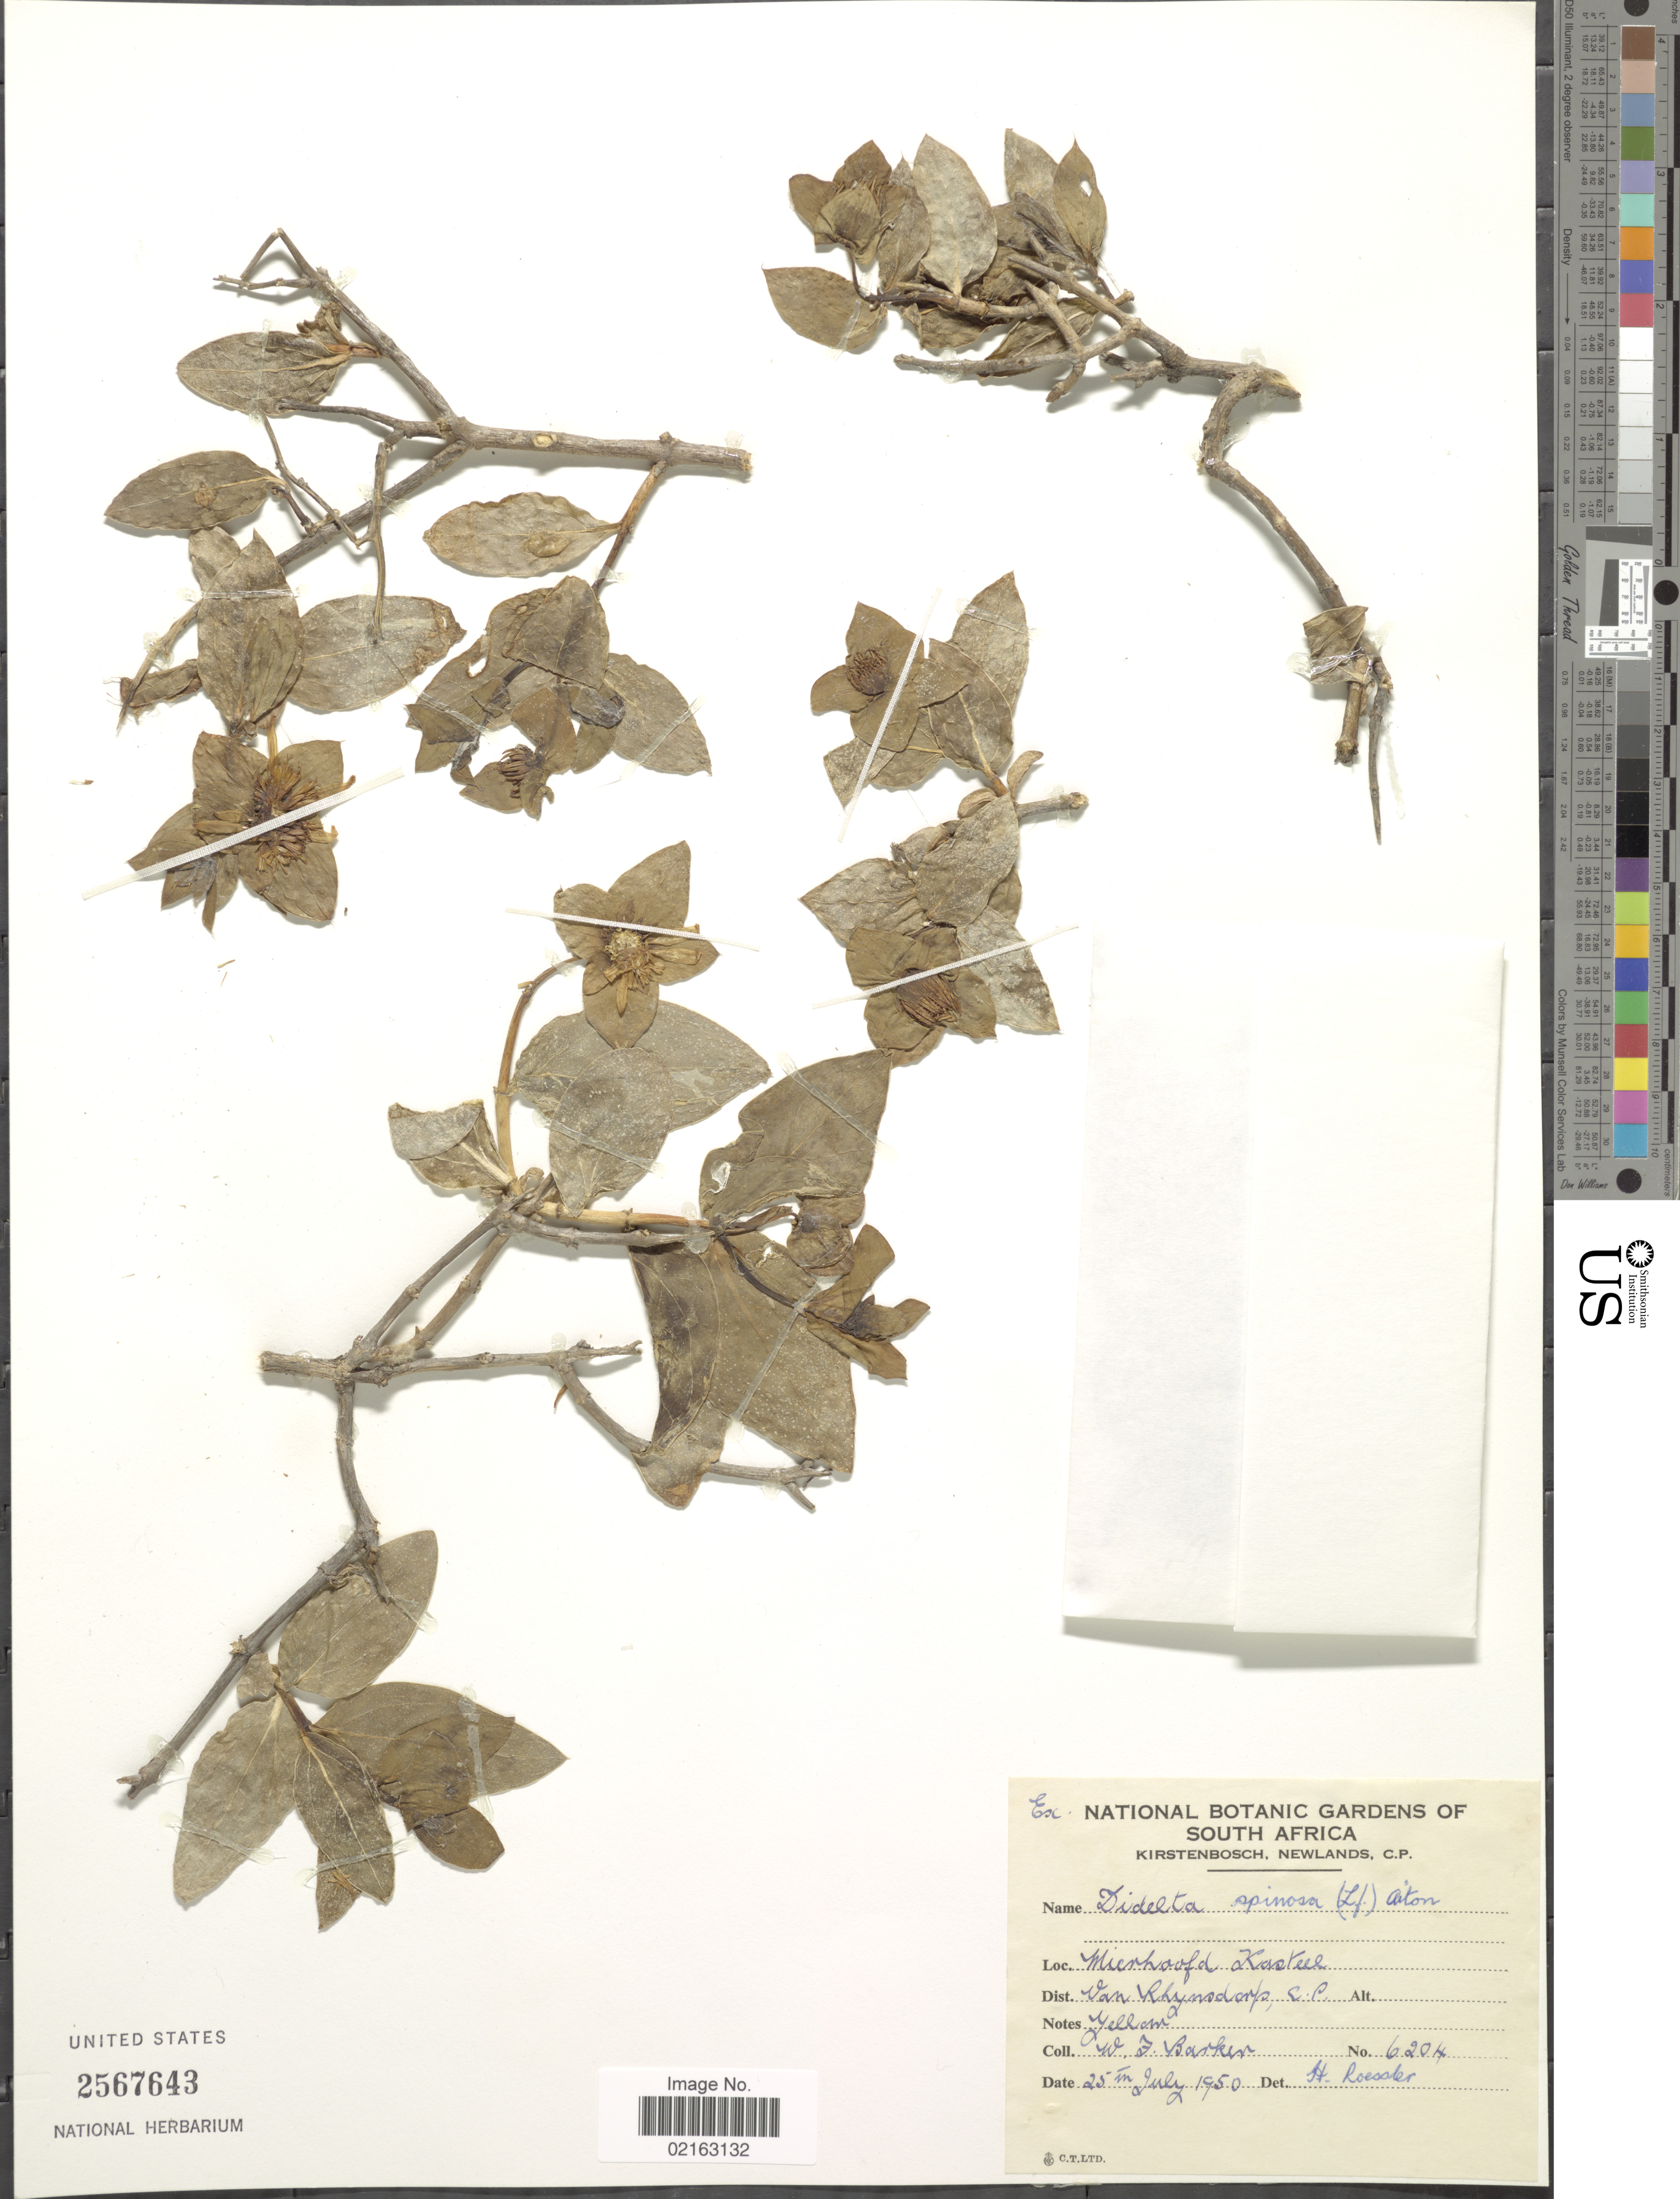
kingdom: Plantae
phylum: Tracheophyta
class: Magnoliopsida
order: Asterales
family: Asteraceae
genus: Didelta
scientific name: Didelta spinosa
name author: (L. f.) Aiton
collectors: W. F. Barker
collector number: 6204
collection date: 1950-07-25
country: South Africa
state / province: Western Cape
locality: Mierhoofd Kasteel. Dist. Van Rhynsdorp, C.P.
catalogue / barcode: US 2567643